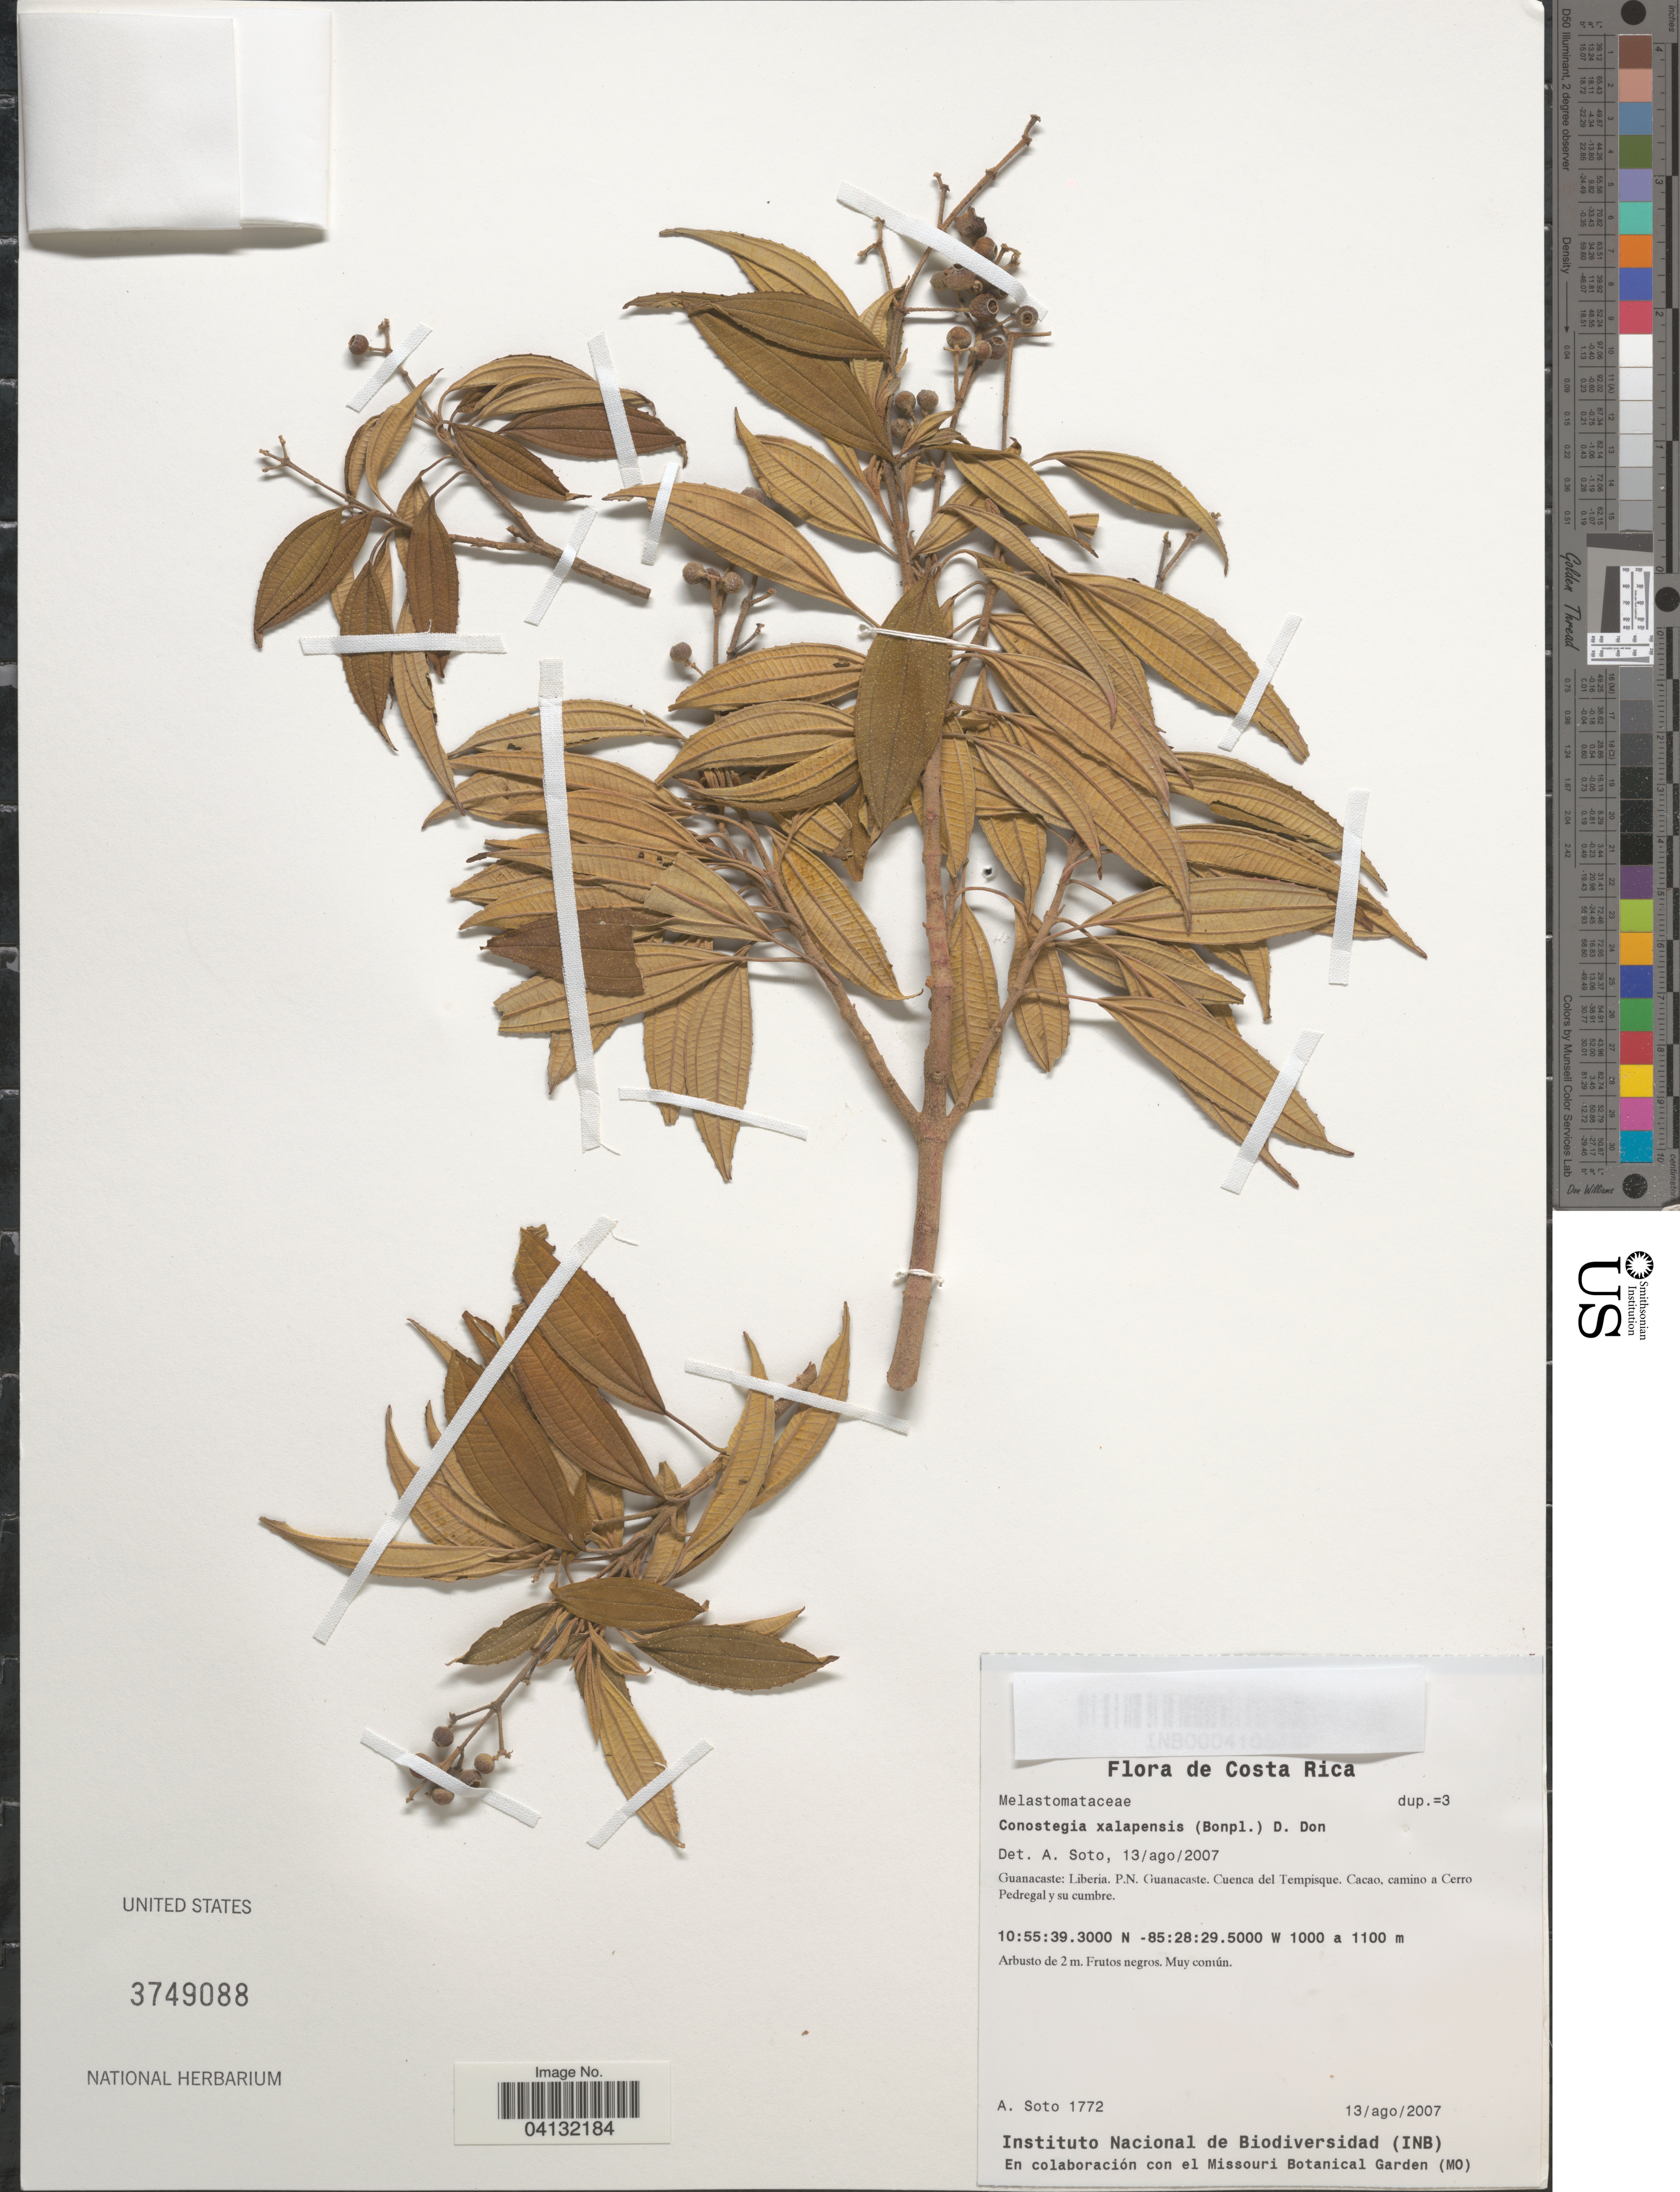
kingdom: Plantae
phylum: Tracheophyta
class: Magnoliopsida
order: Myrtales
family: Melastomataceae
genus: Conostegia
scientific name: Conostegia quadrangularis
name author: Schltdl. ex Steud.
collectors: A. Soto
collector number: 1772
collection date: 2007-08-13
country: Costa Rica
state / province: Guanacaste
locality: Liberia. P.N. Guanacaste. Cuenca del Tempisque. Cacao, camino a Cerro Pedregal y su cumbre.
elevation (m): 1000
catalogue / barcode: US 3749088